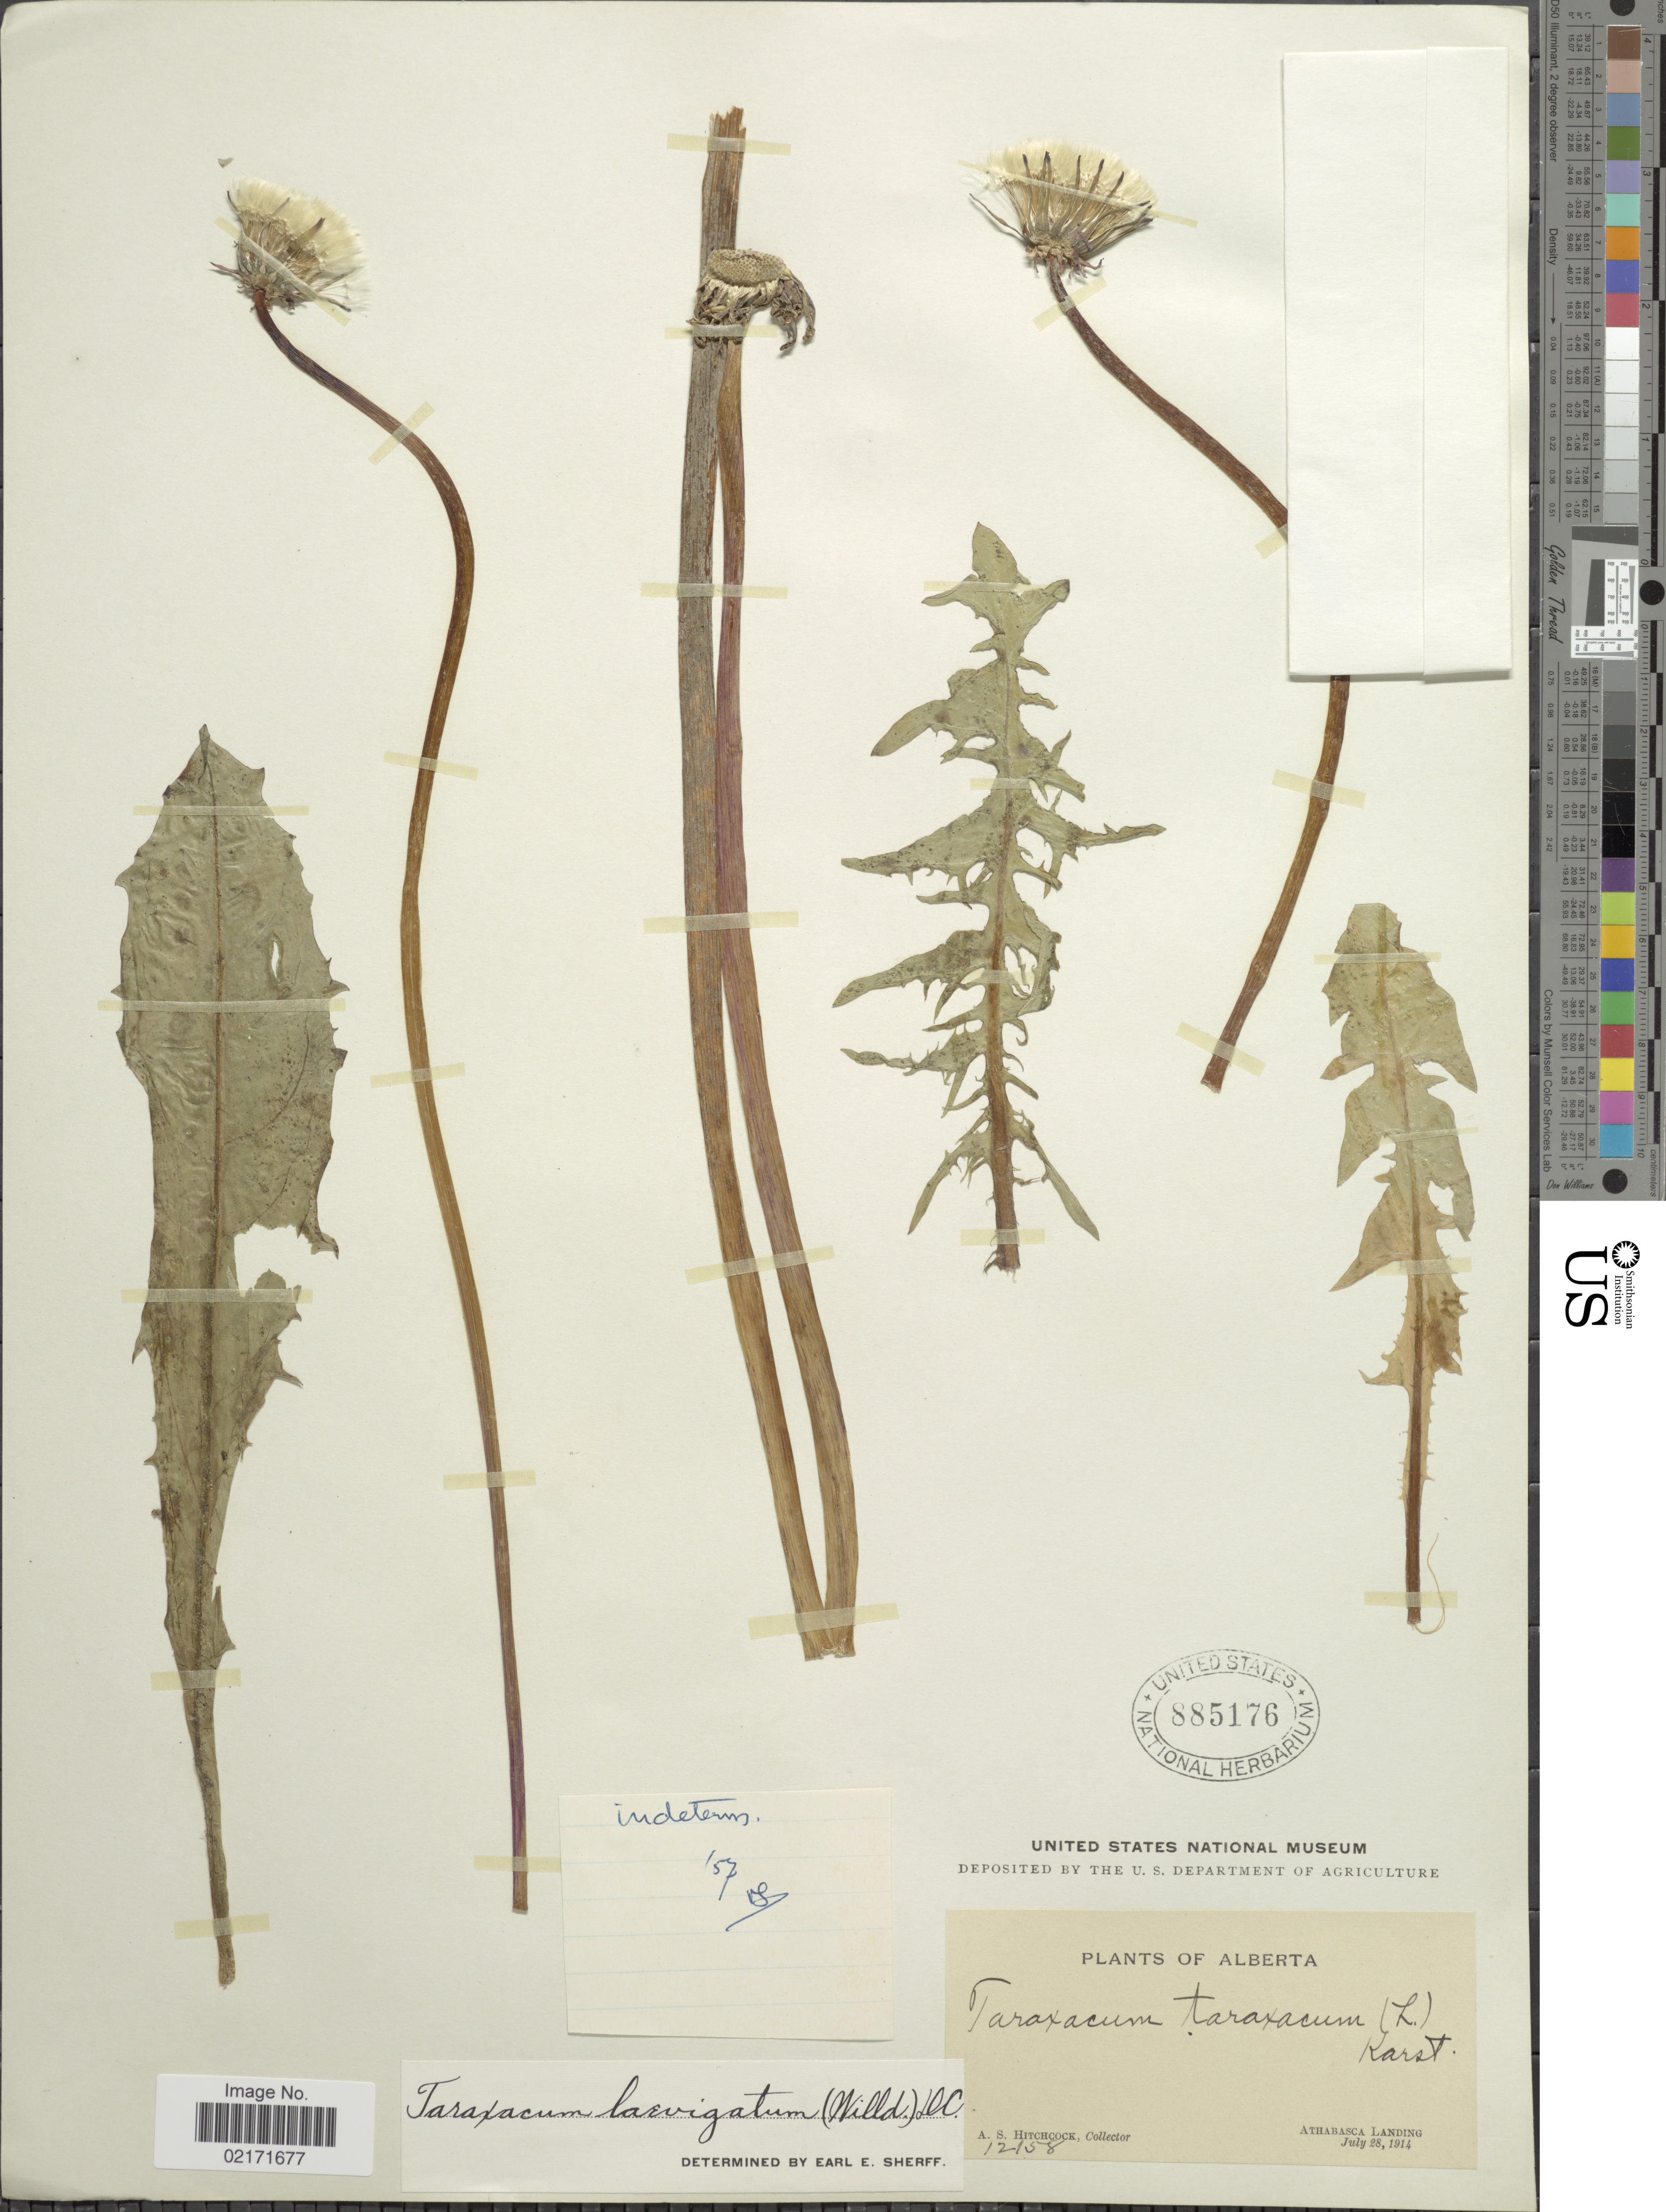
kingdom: Plantae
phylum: Tracheophyta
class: Magnoliopsida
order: Asterales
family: Asteraceae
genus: Taraxacum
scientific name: Taraxacum erythrospermum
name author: Andrz. ex Besser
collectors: A. S. Hitchcock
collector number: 12158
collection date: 1914-07-28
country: Canada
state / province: Alberta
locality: Athabasca Landing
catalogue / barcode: US 885176